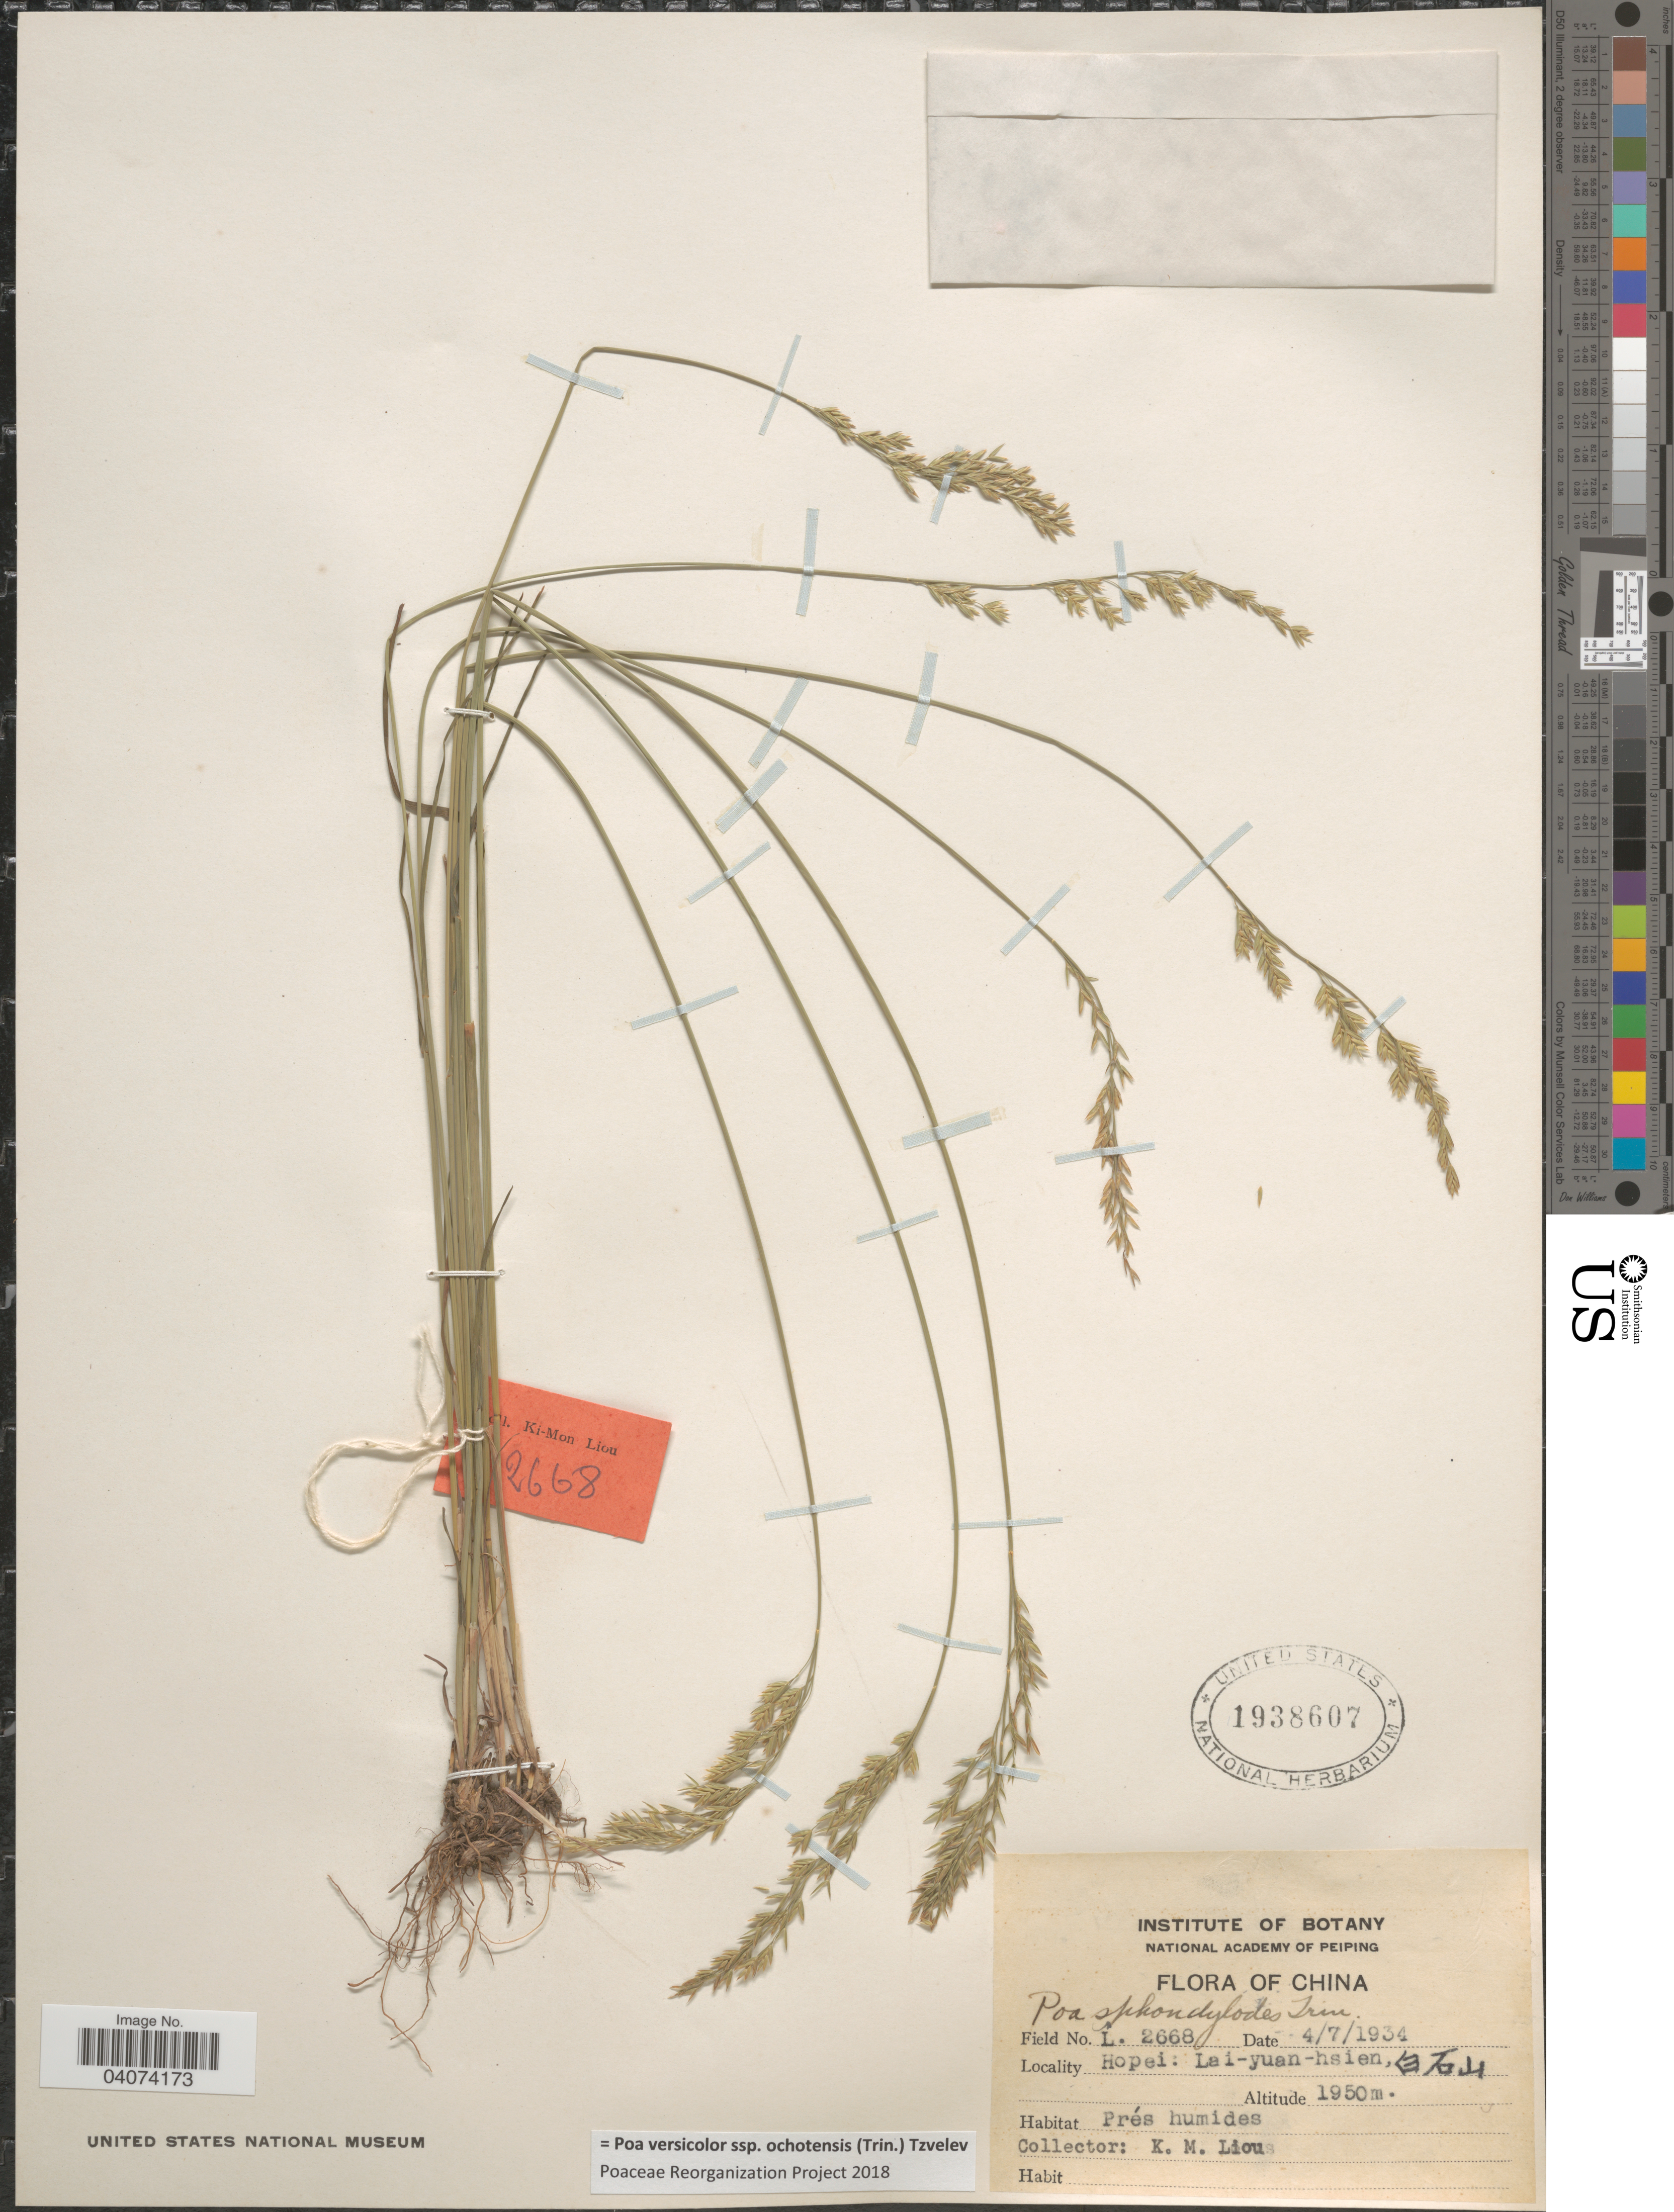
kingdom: Plantae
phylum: Tracheophyta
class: Liliopsida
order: Poales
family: Poaceae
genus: Poa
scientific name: Poa versicolor subsp. ochotensis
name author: (Trin.) Tzvelev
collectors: K. M. Liou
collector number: L2668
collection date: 1934-07-04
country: China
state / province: Hebei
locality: Hopei: Lai-yuan-hsien.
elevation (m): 1950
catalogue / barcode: US 1938607